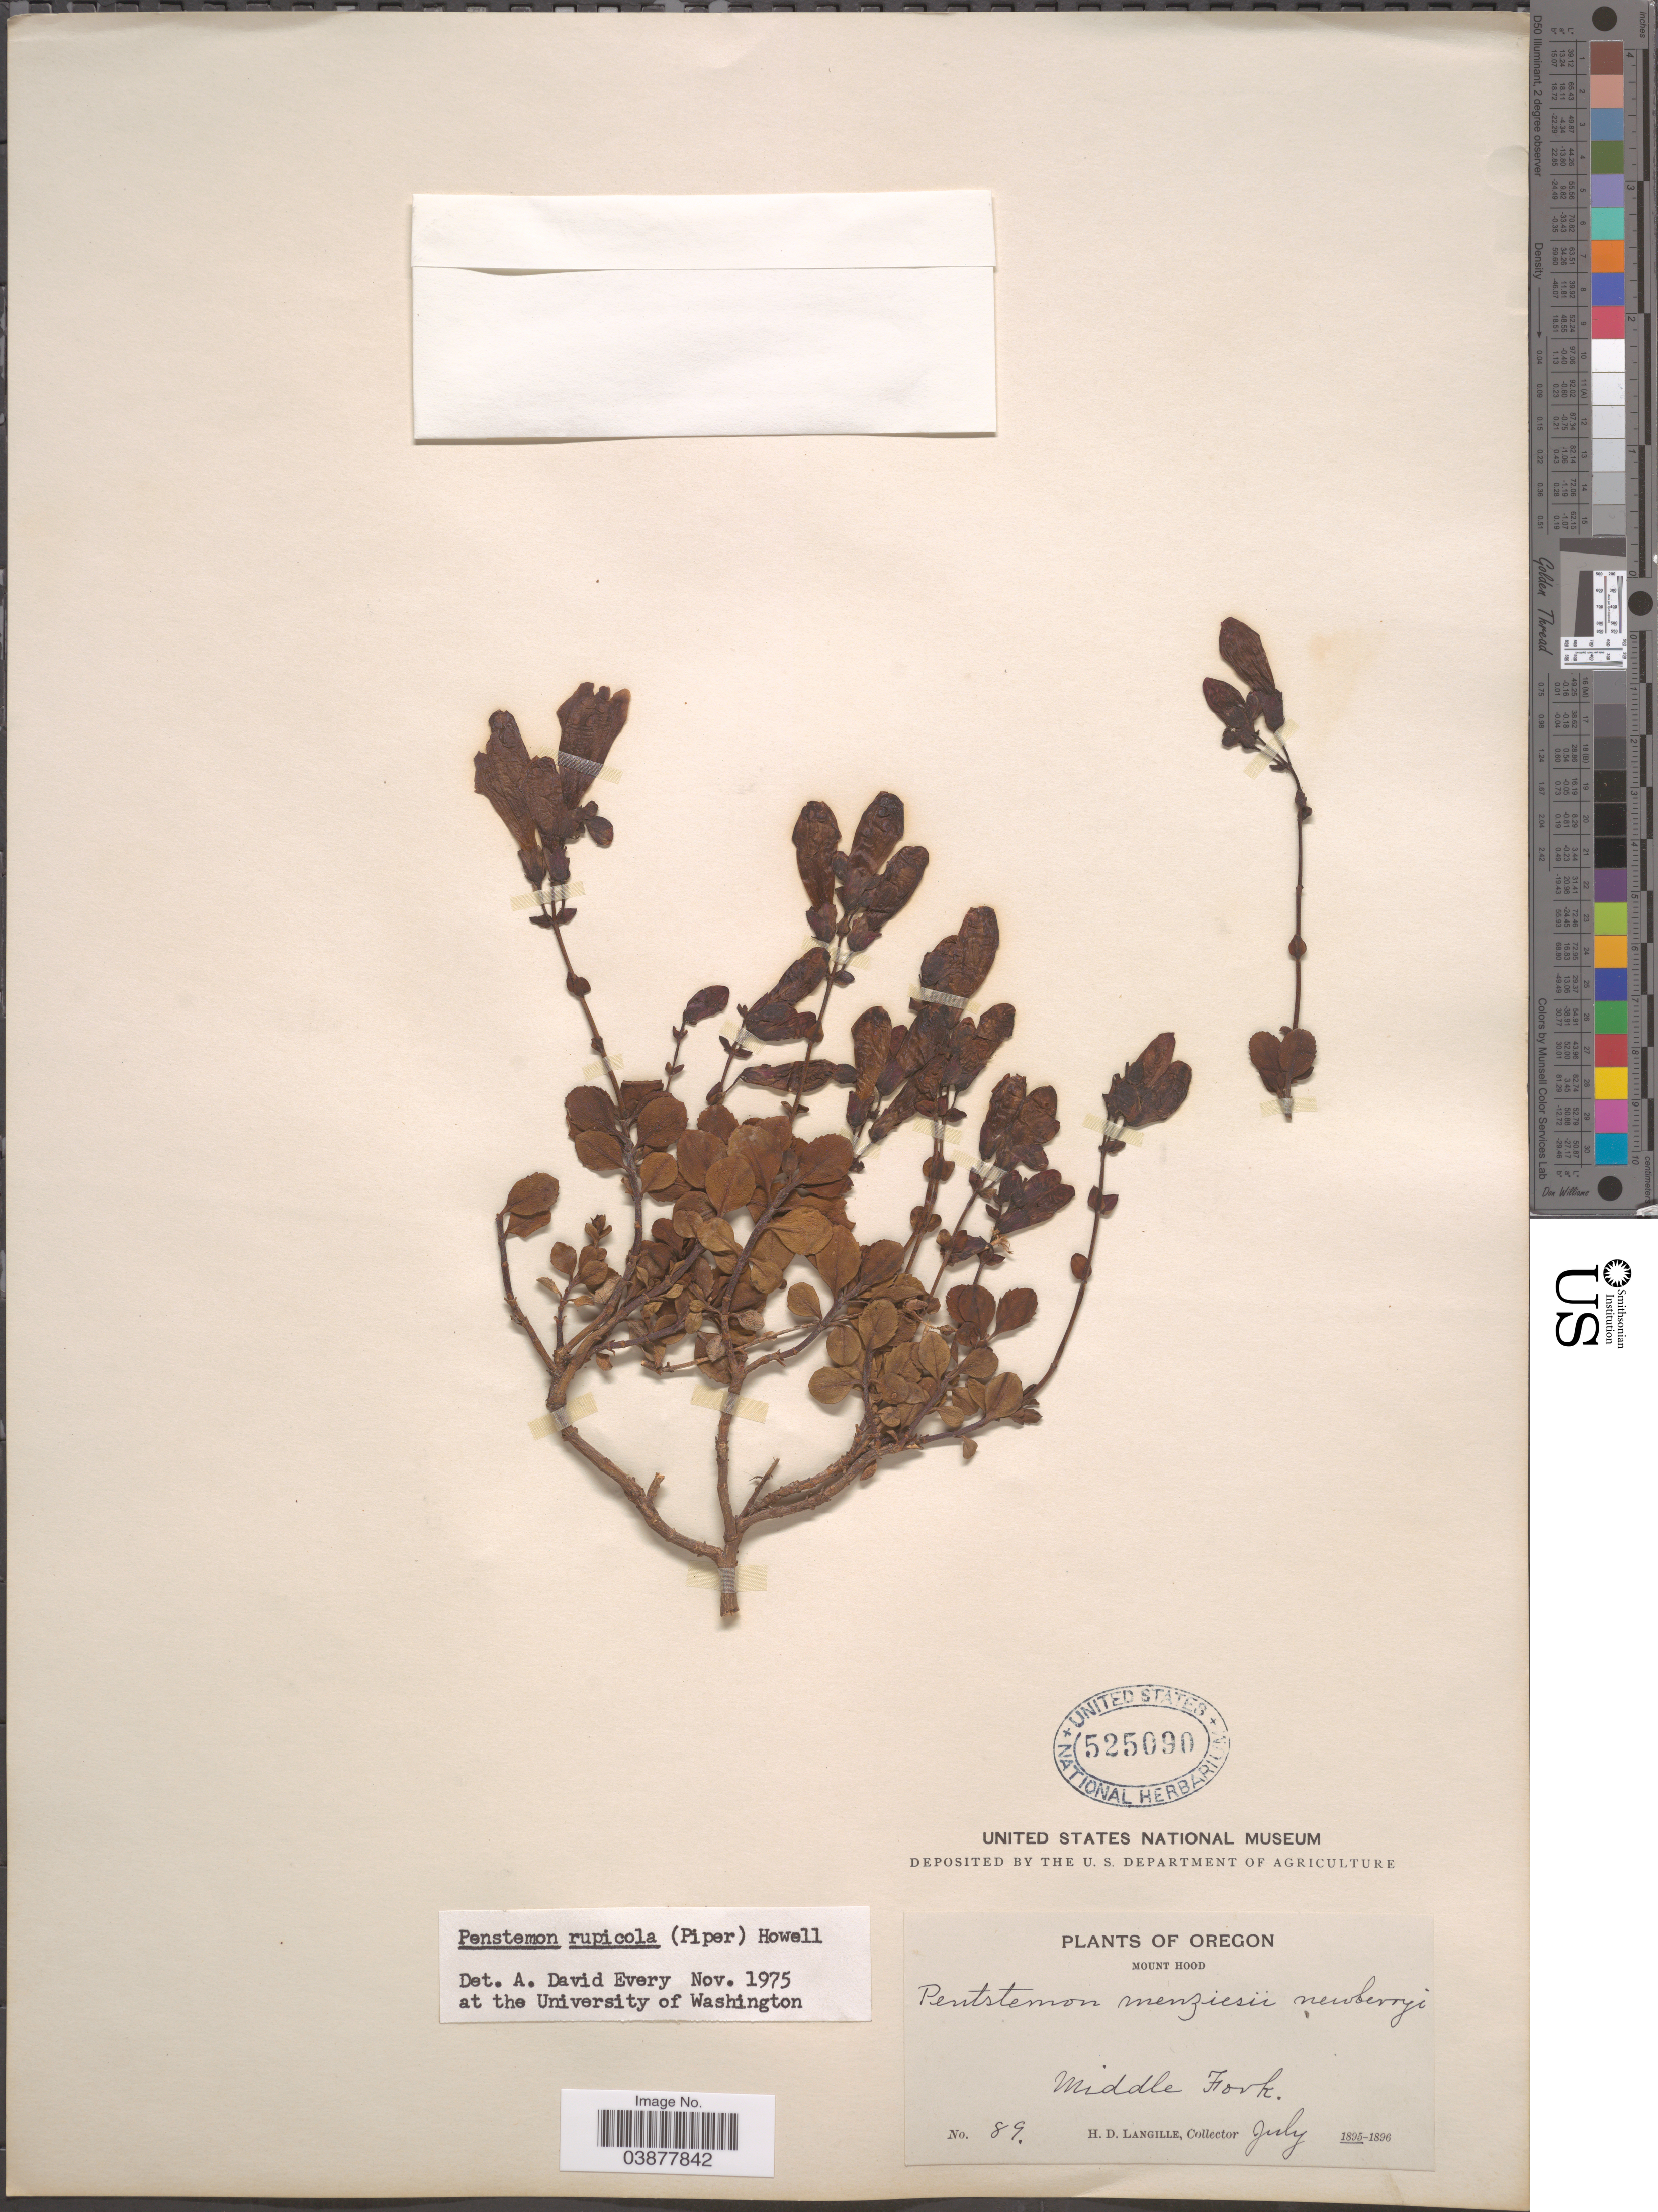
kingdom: Plantae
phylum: Tracheophyta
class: Magnoliopsida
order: Lamiales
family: Plantaginaceae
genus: Penstemon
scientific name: Penstemon rupicola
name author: (Piper) Howell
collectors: H. Langille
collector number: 89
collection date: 1895-07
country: United States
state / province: Oregon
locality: Mount Hood. Middle Fork.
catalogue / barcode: US 525090